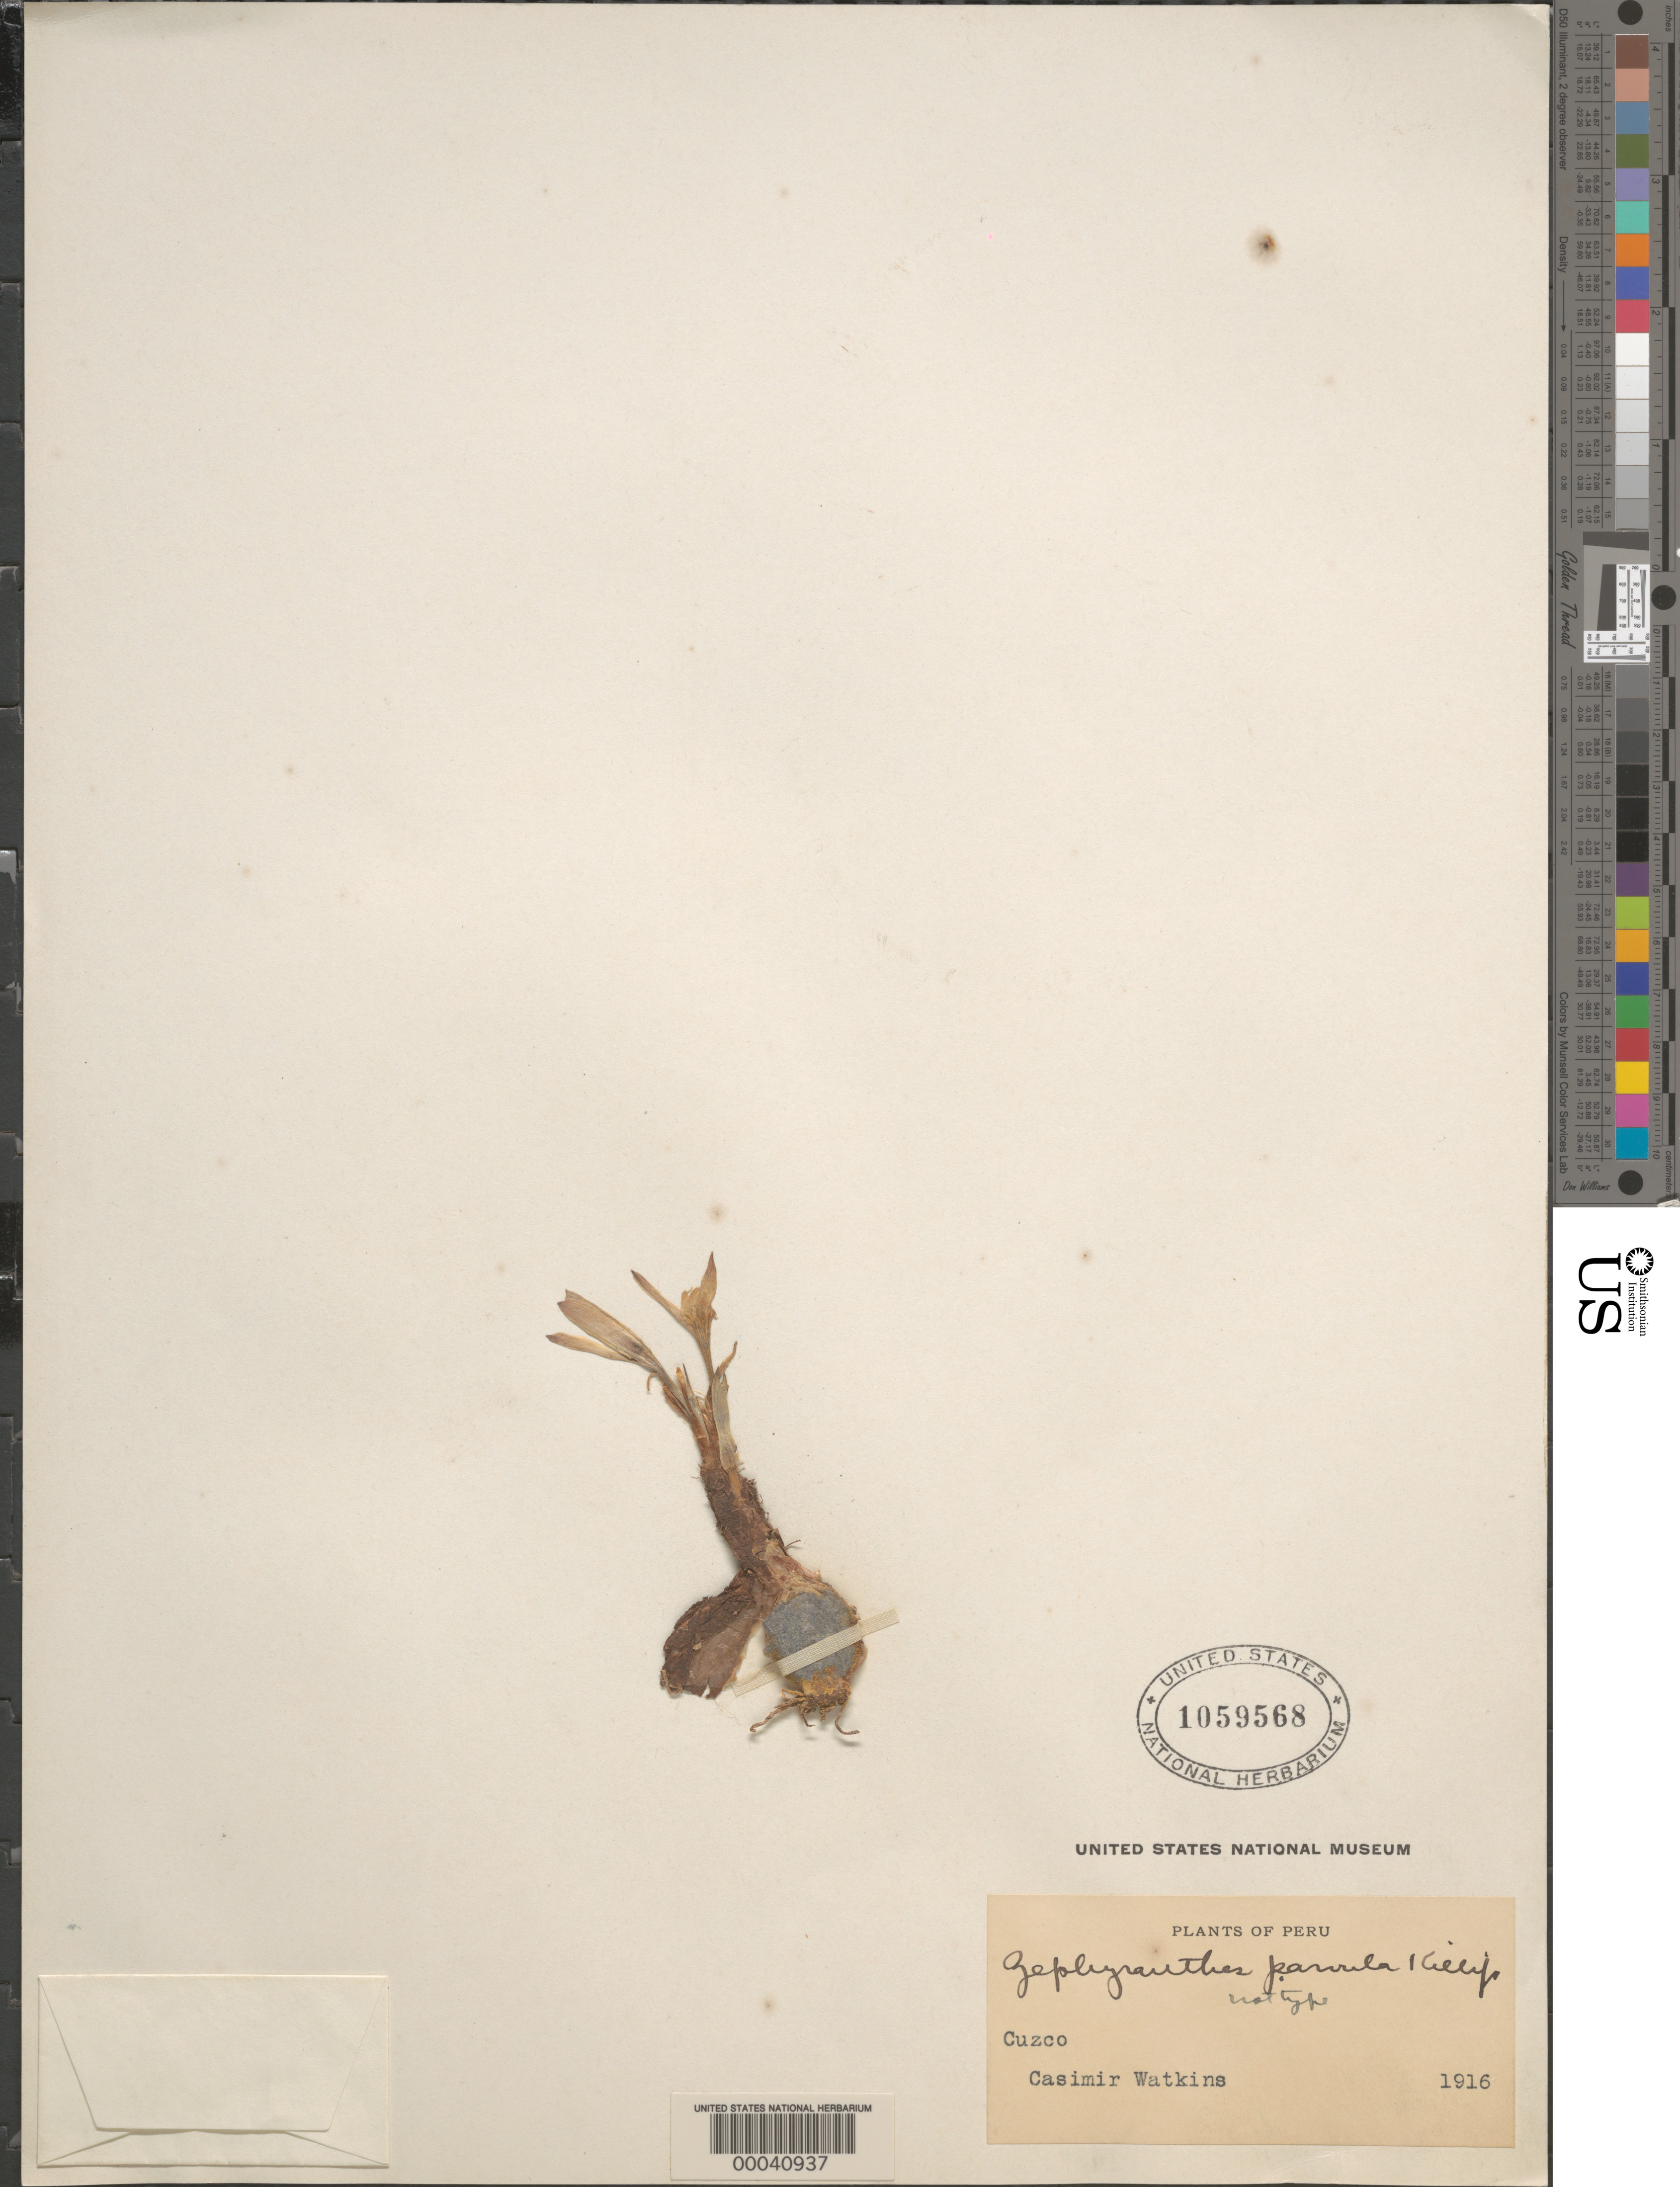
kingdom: Plantae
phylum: Tracheophyta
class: Liliopsida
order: Asparagales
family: Amaryllidaceae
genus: Zephyranthes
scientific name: Zephyranthes parvula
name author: Killip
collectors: C. Watkins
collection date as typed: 1916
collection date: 1916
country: Peru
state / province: Cusco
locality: Cuzco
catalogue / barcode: US 1059568